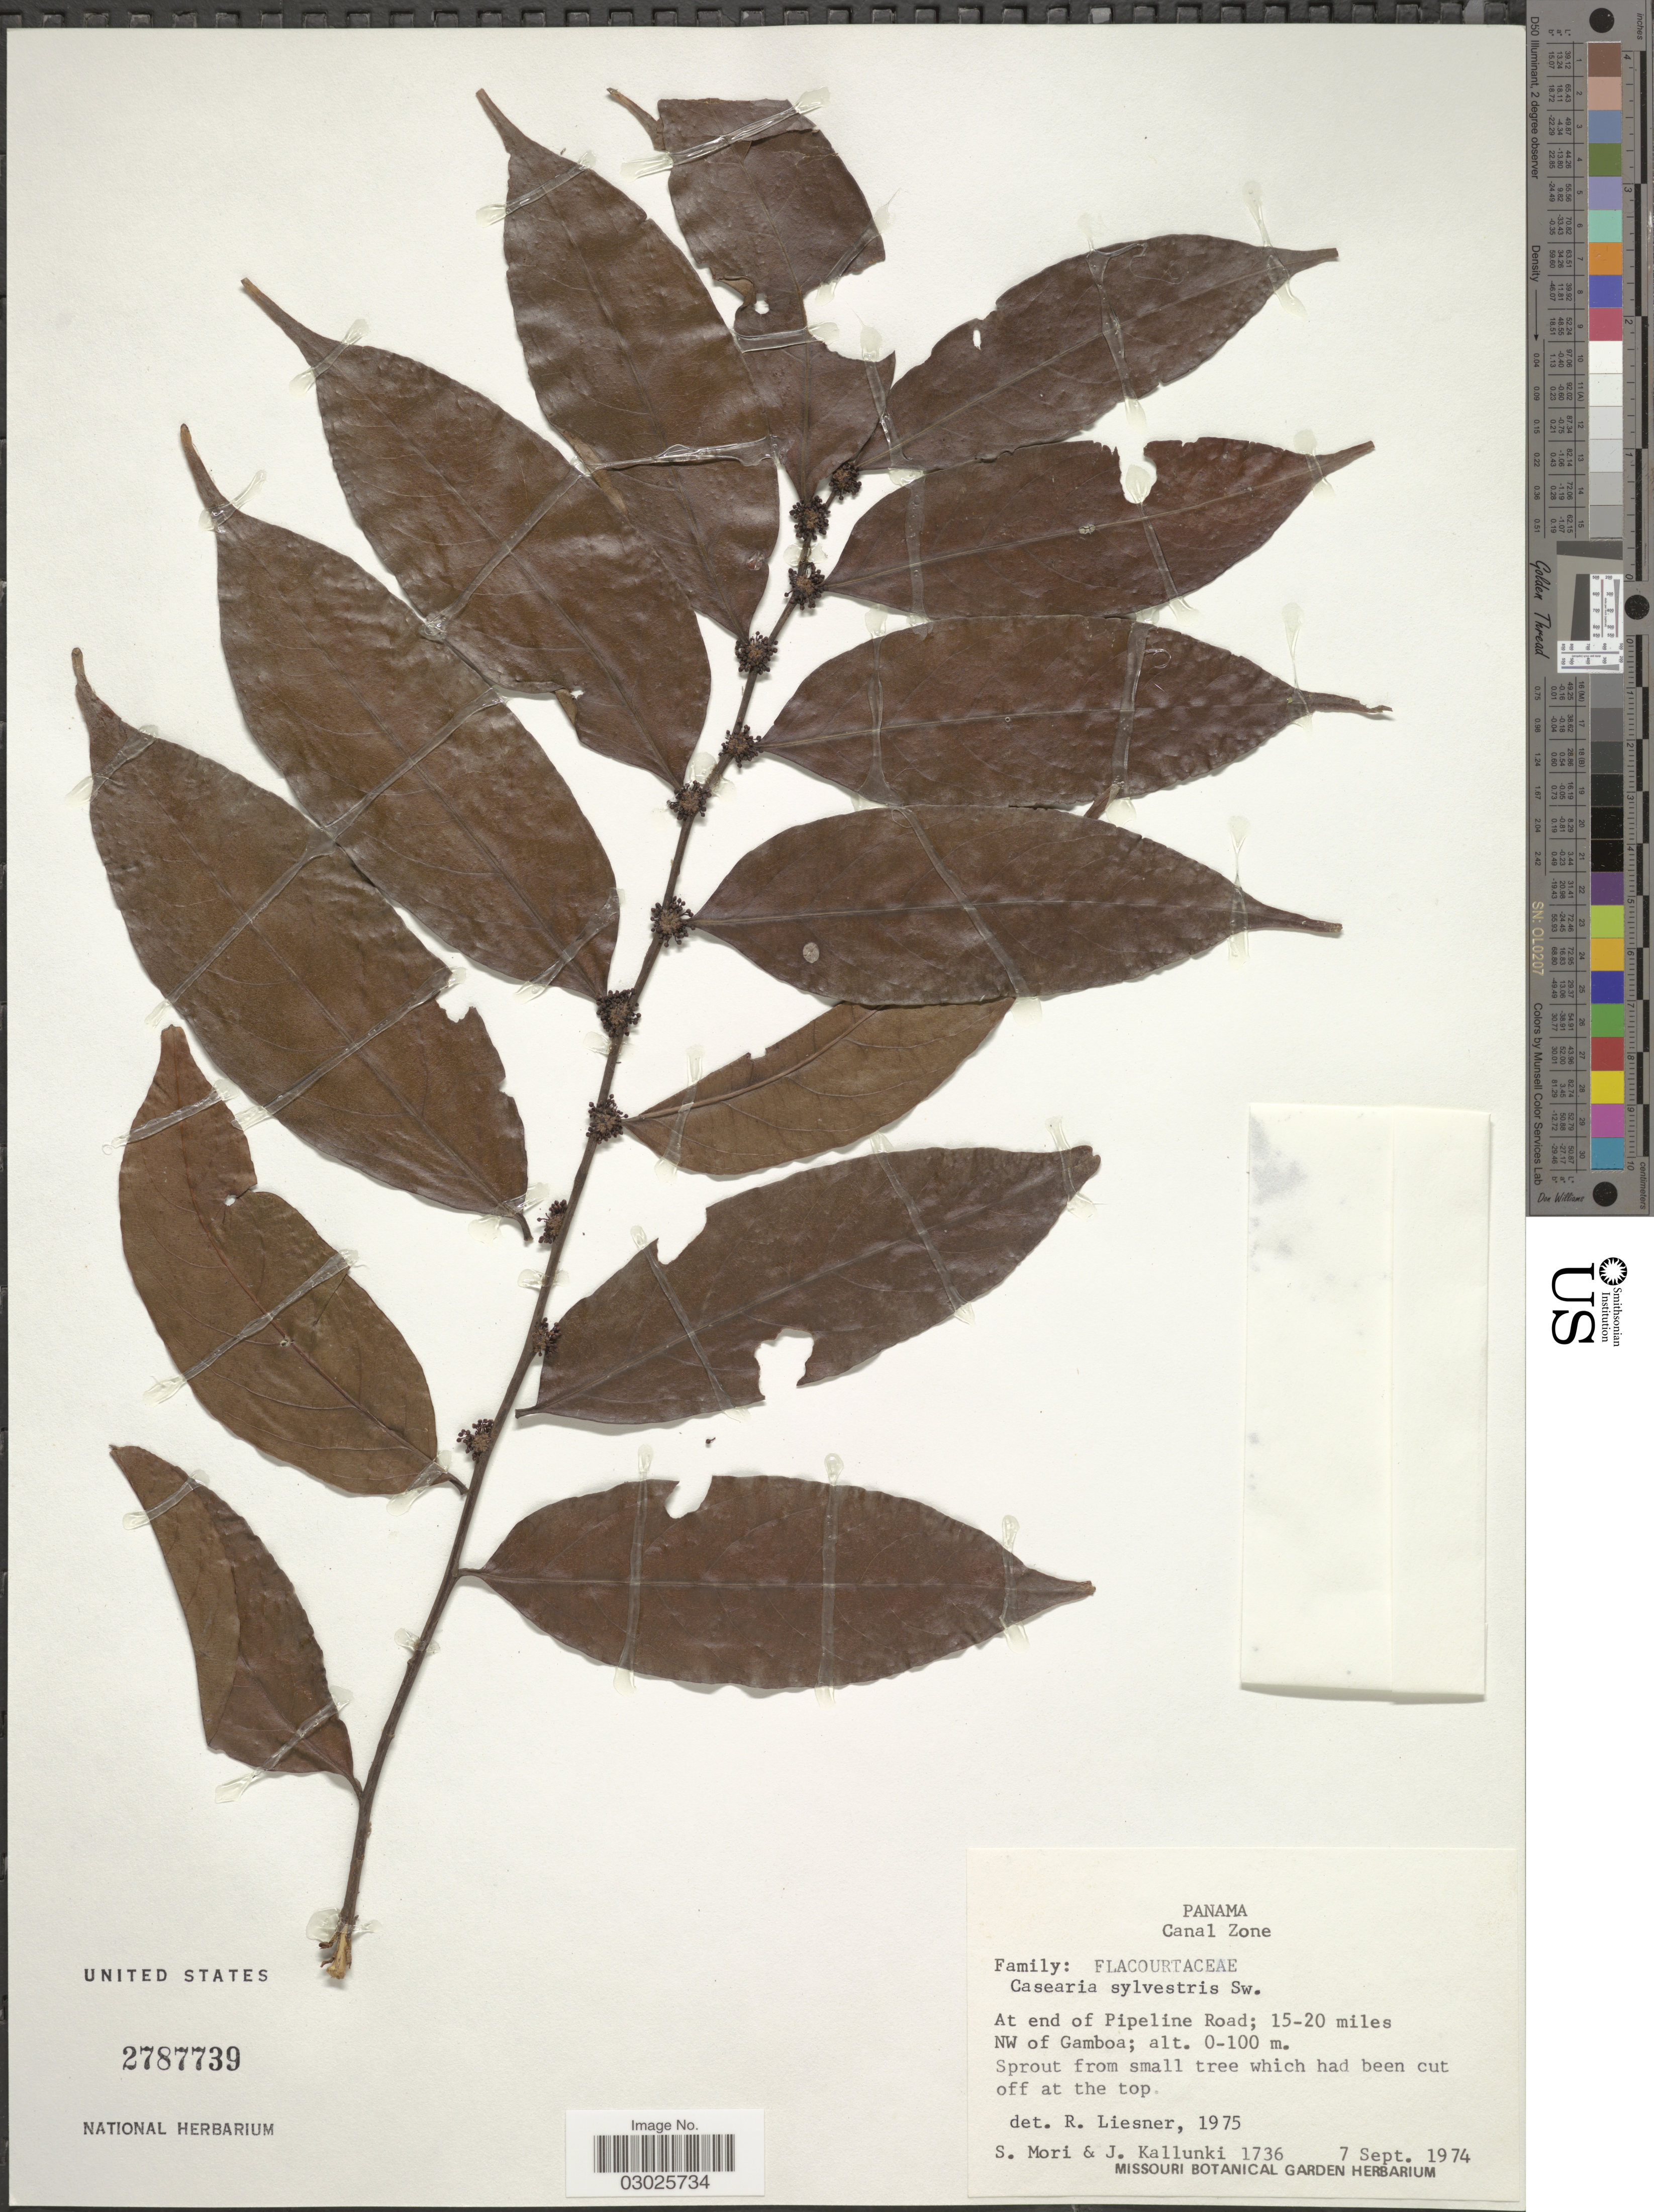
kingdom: Plantae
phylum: Tracheophyta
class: Magnoliopsida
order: Malpighiales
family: Salicaceae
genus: Casearia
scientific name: Casearia sylvestris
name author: Sw.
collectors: S. Mori & J. Kallunki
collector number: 1736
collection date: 1974-09-07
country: Panama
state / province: Colón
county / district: Canal Zone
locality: Canal Zone. At end of Pipeline Road; 15-20 miles NW of Gamboa.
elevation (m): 0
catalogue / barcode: US 2787739